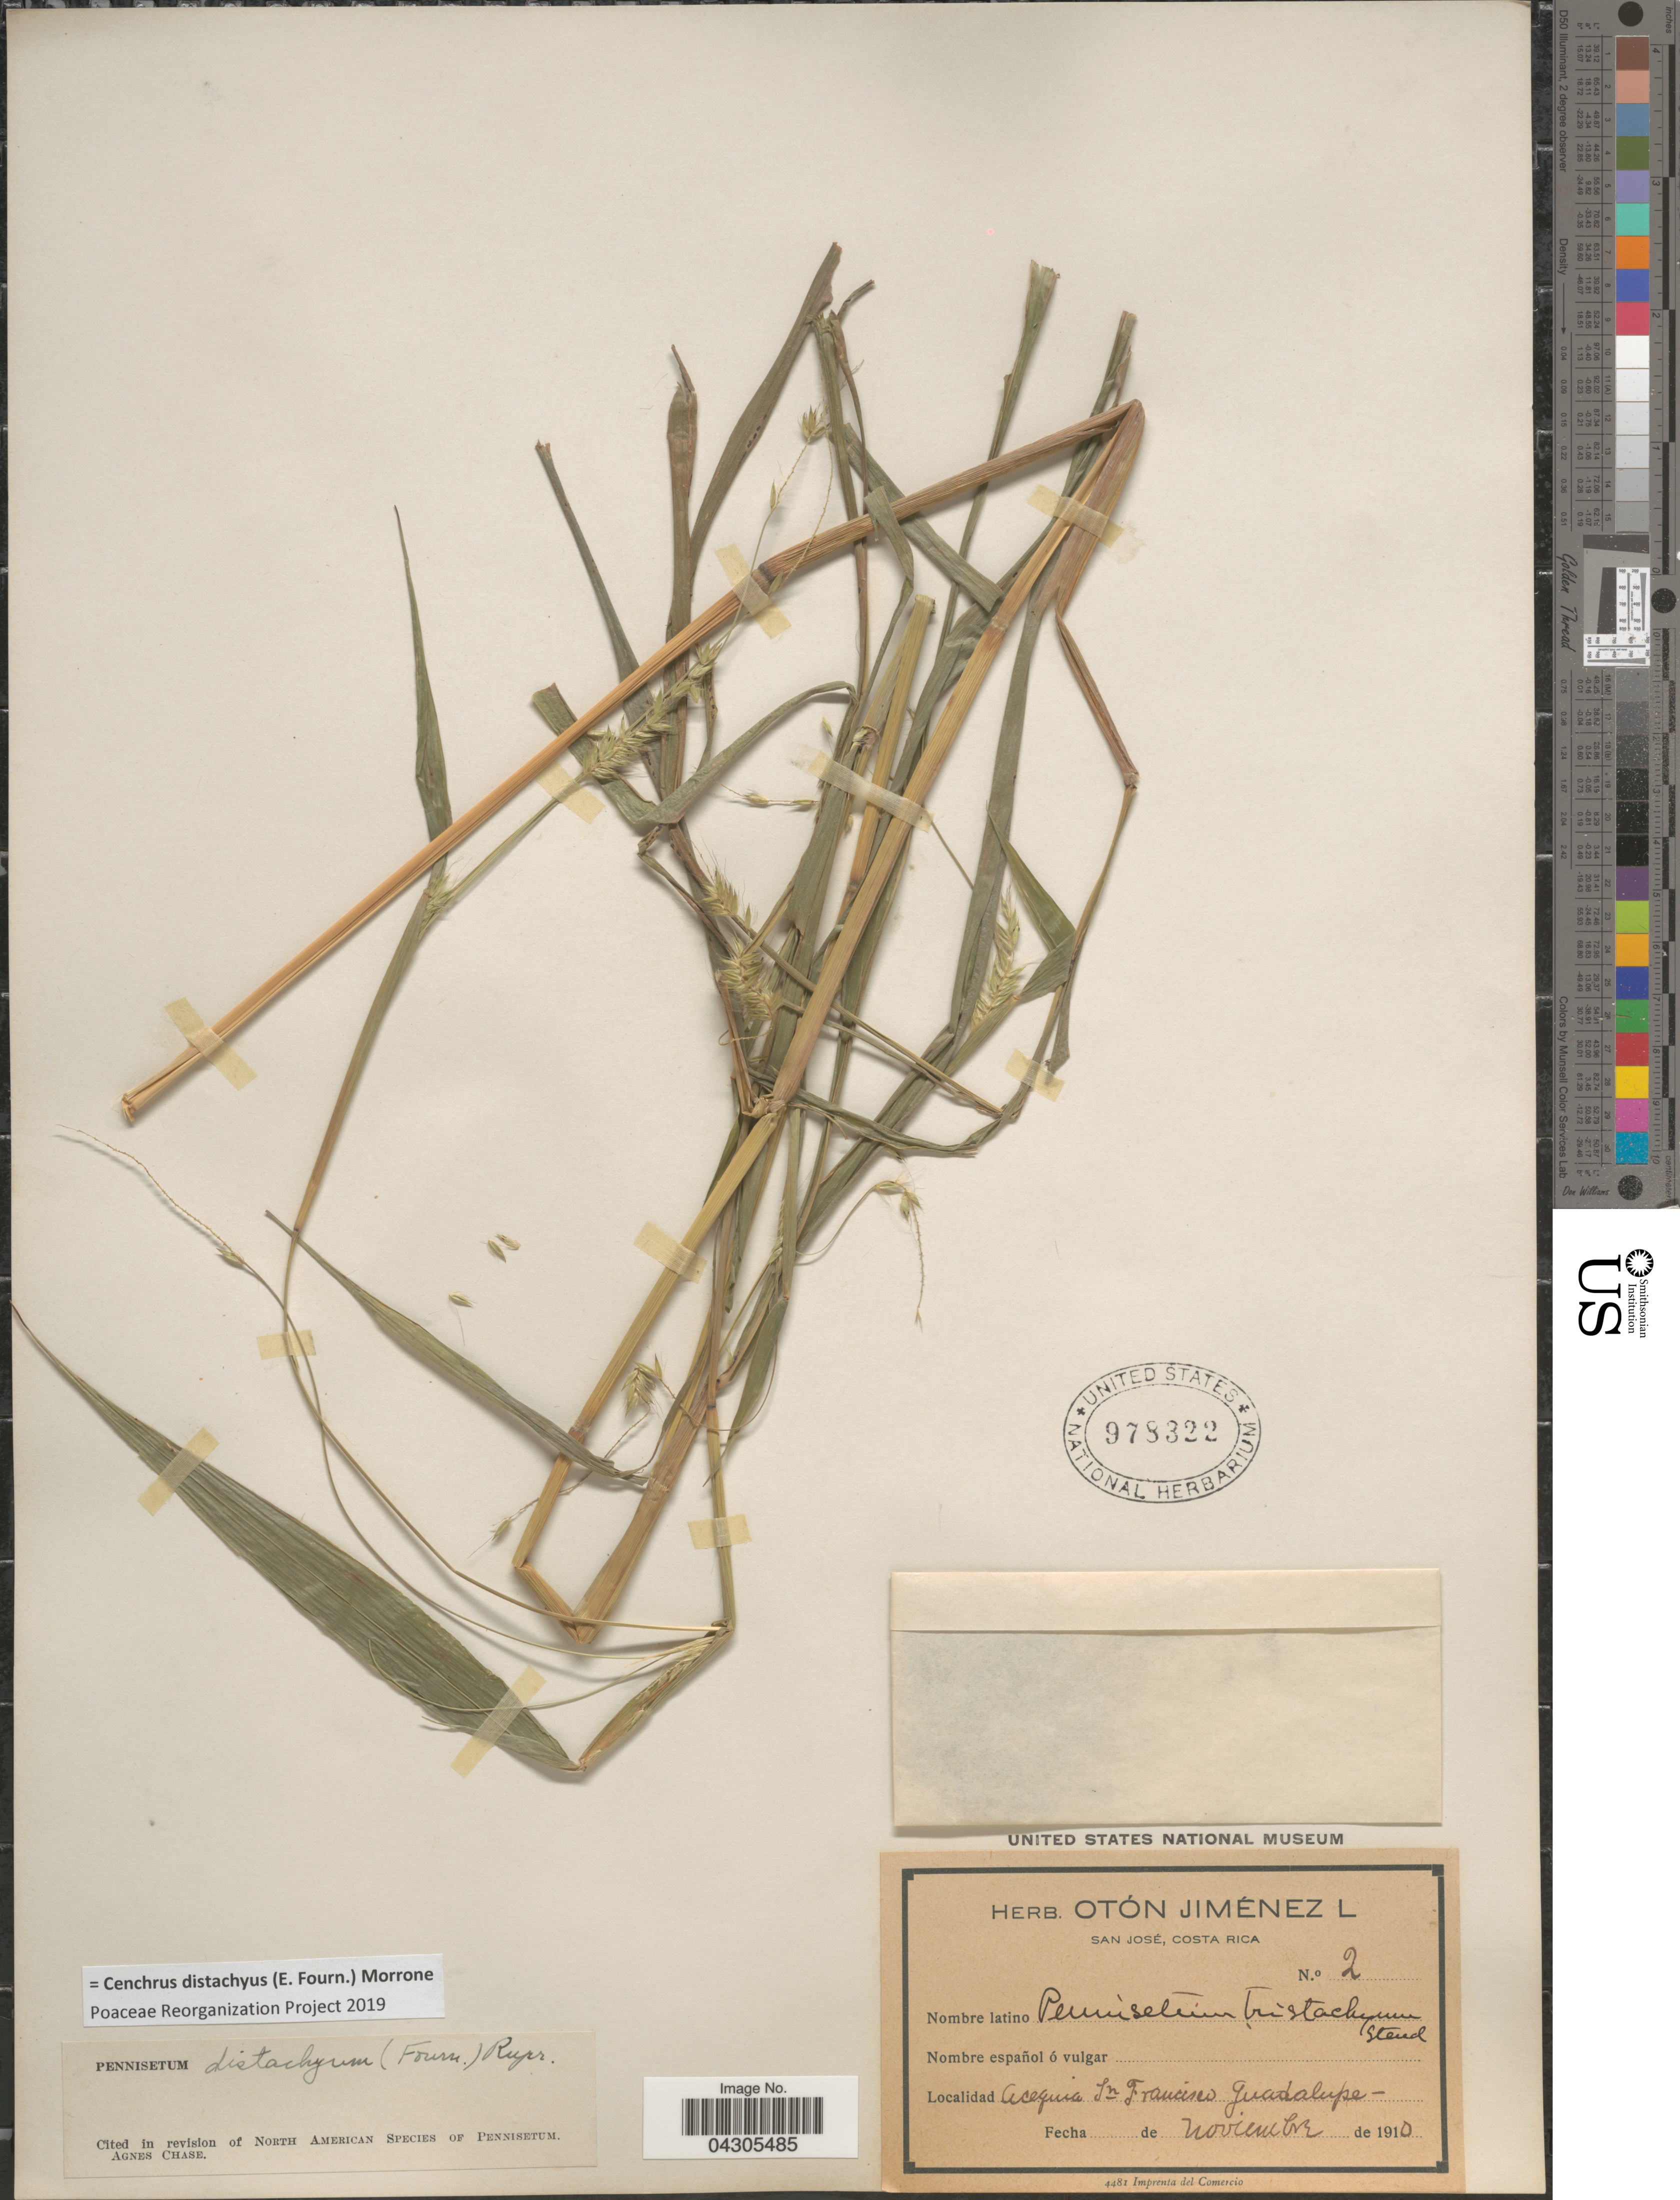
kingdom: Plantae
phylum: Tracheophyta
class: Liliopsida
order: Poales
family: Poaceae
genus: Cenchrus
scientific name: Cenchrus distachyus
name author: (E. Fourn.) Morrone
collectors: Ex herb. Otón Jiménez L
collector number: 2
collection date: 1910-11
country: Costa Rica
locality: Acequia Sn Francisco Guadalupe.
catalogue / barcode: US 978322